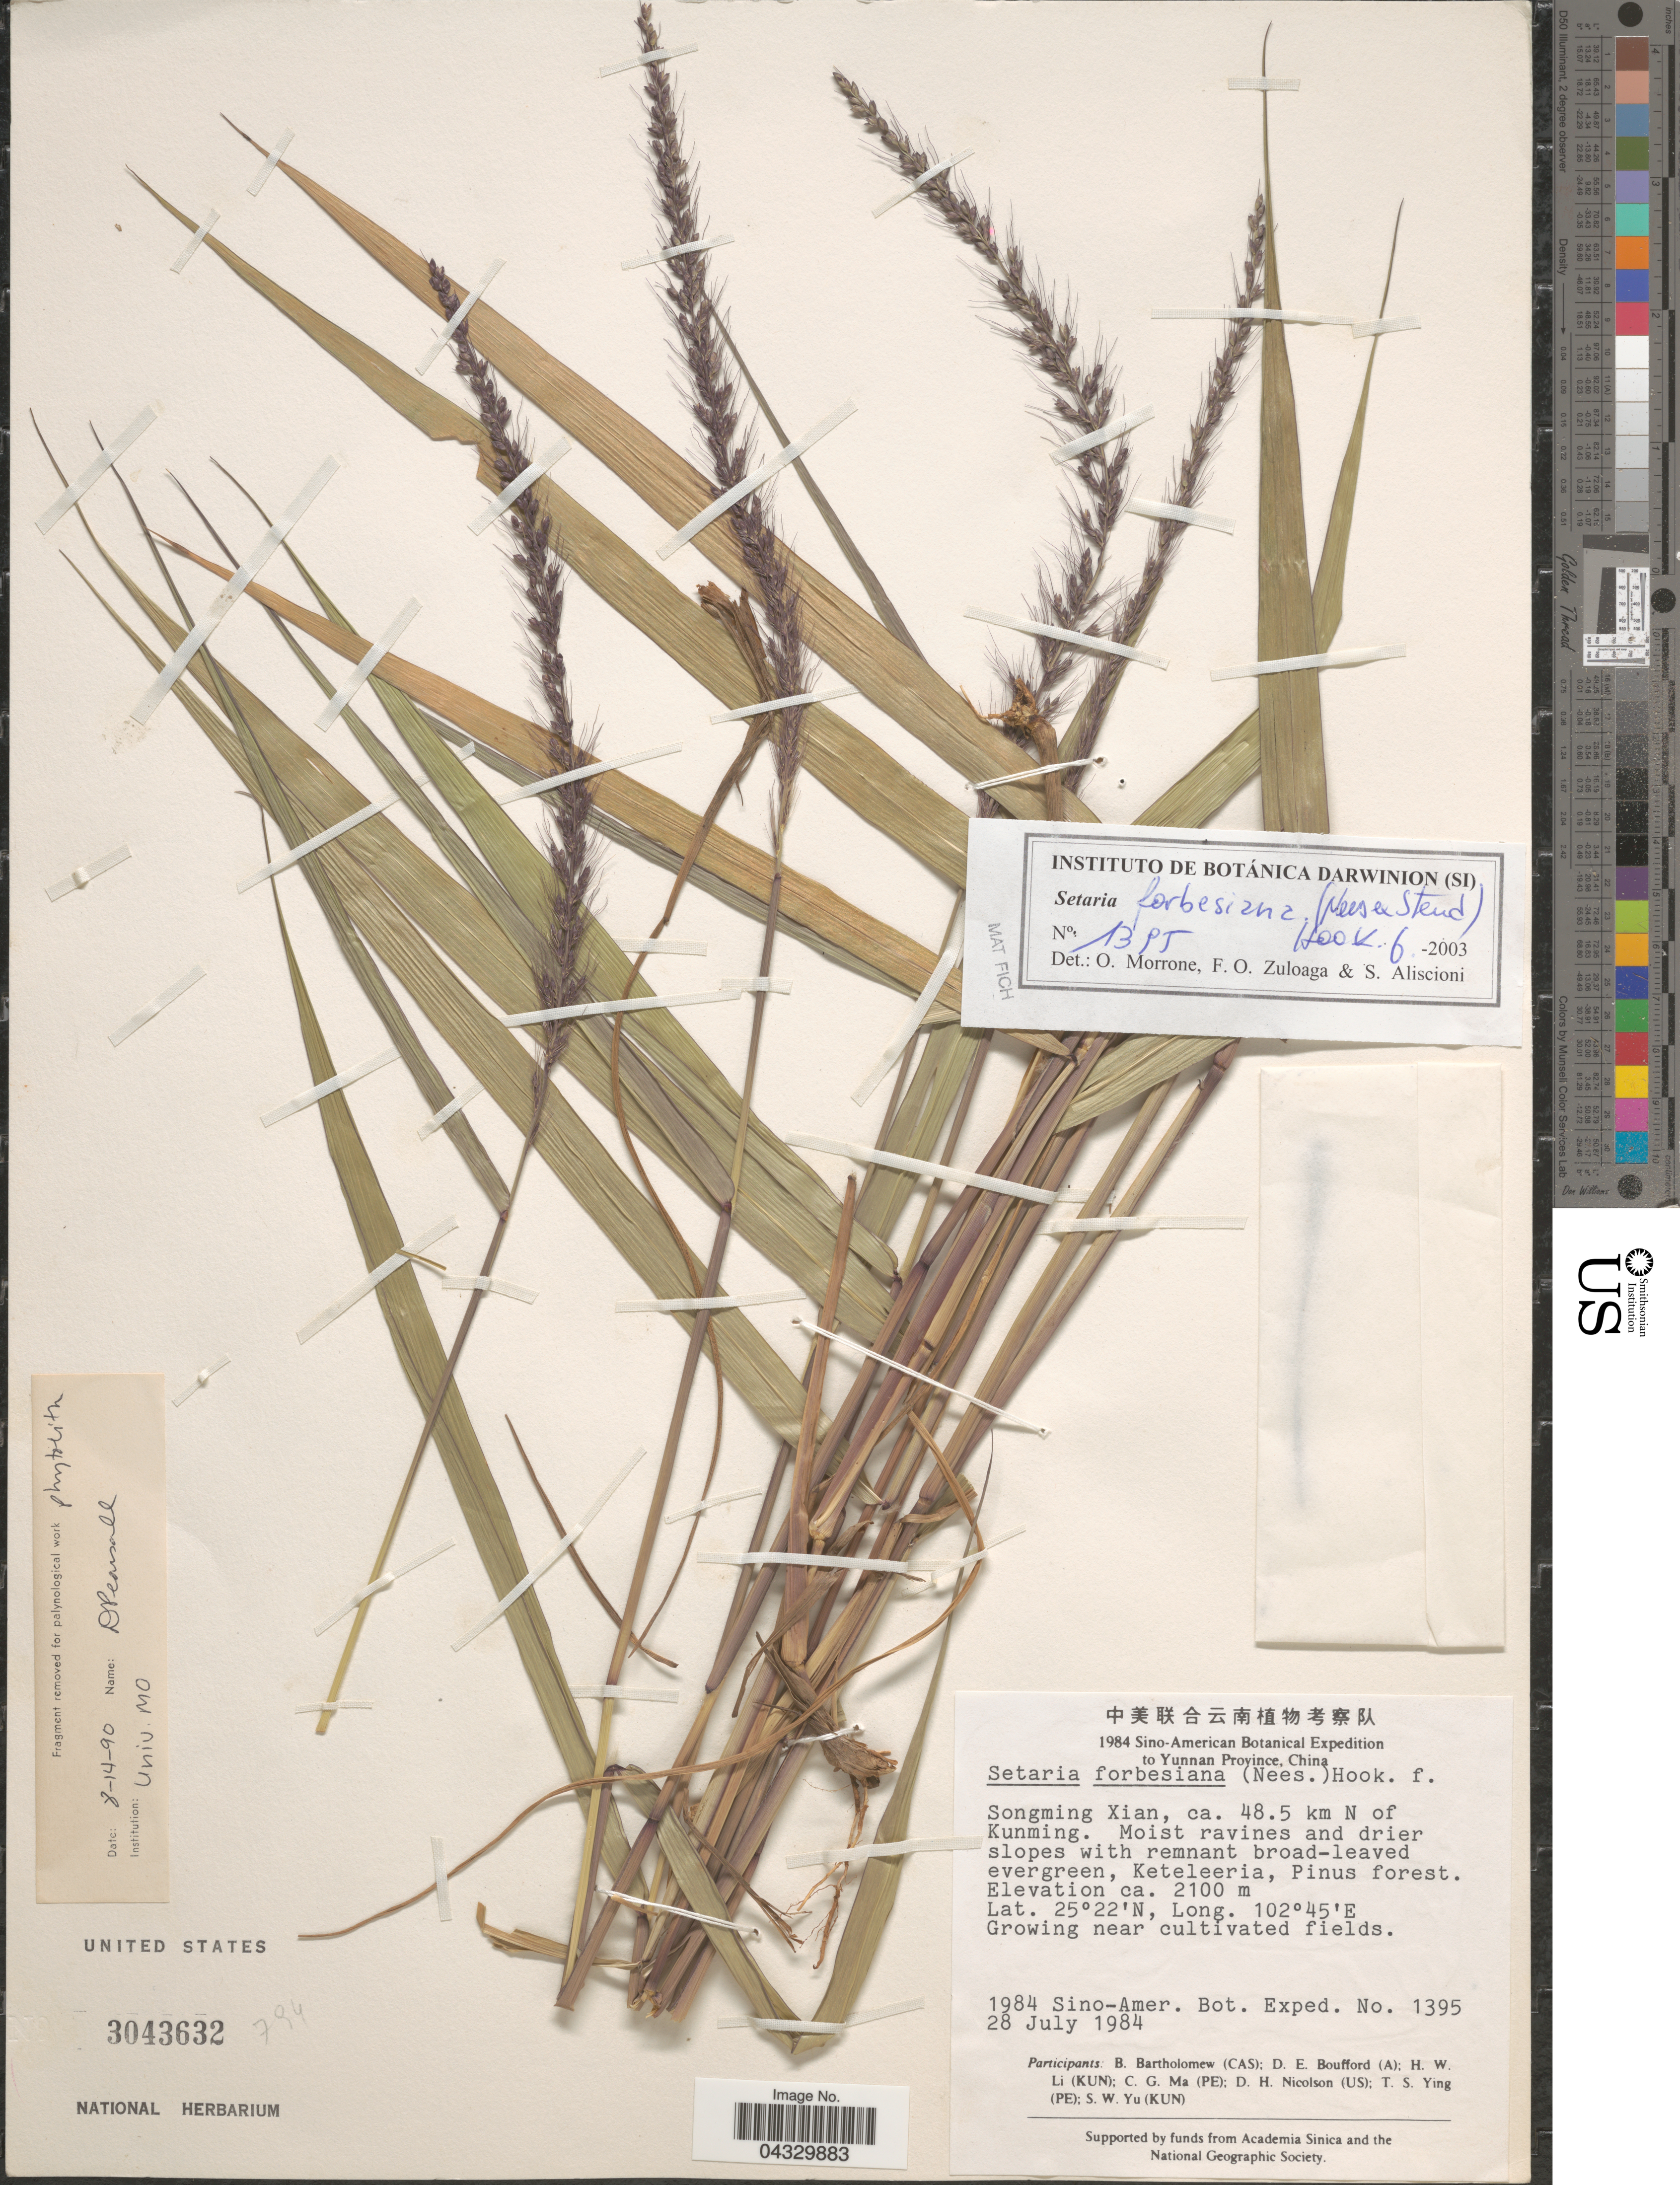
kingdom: Plantae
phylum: Tracheophyta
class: Liliopsida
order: Poales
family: Poaceae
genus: Setaria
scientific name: Setaria forbesiana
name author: (Nees ex Steud.) Hook. f.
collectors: B. Bartholomew, D. E. Boufford, H. W. Li, C. Ma & et al.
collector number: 1395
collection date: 1984-07-28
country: China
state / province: Yunnan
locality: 1984 Sino-American Botanical Expedition to Yunnan Province, China. Songming Xian, ca. 48.5 km N of Kunming.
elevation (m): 2100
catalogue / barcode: US 3043632